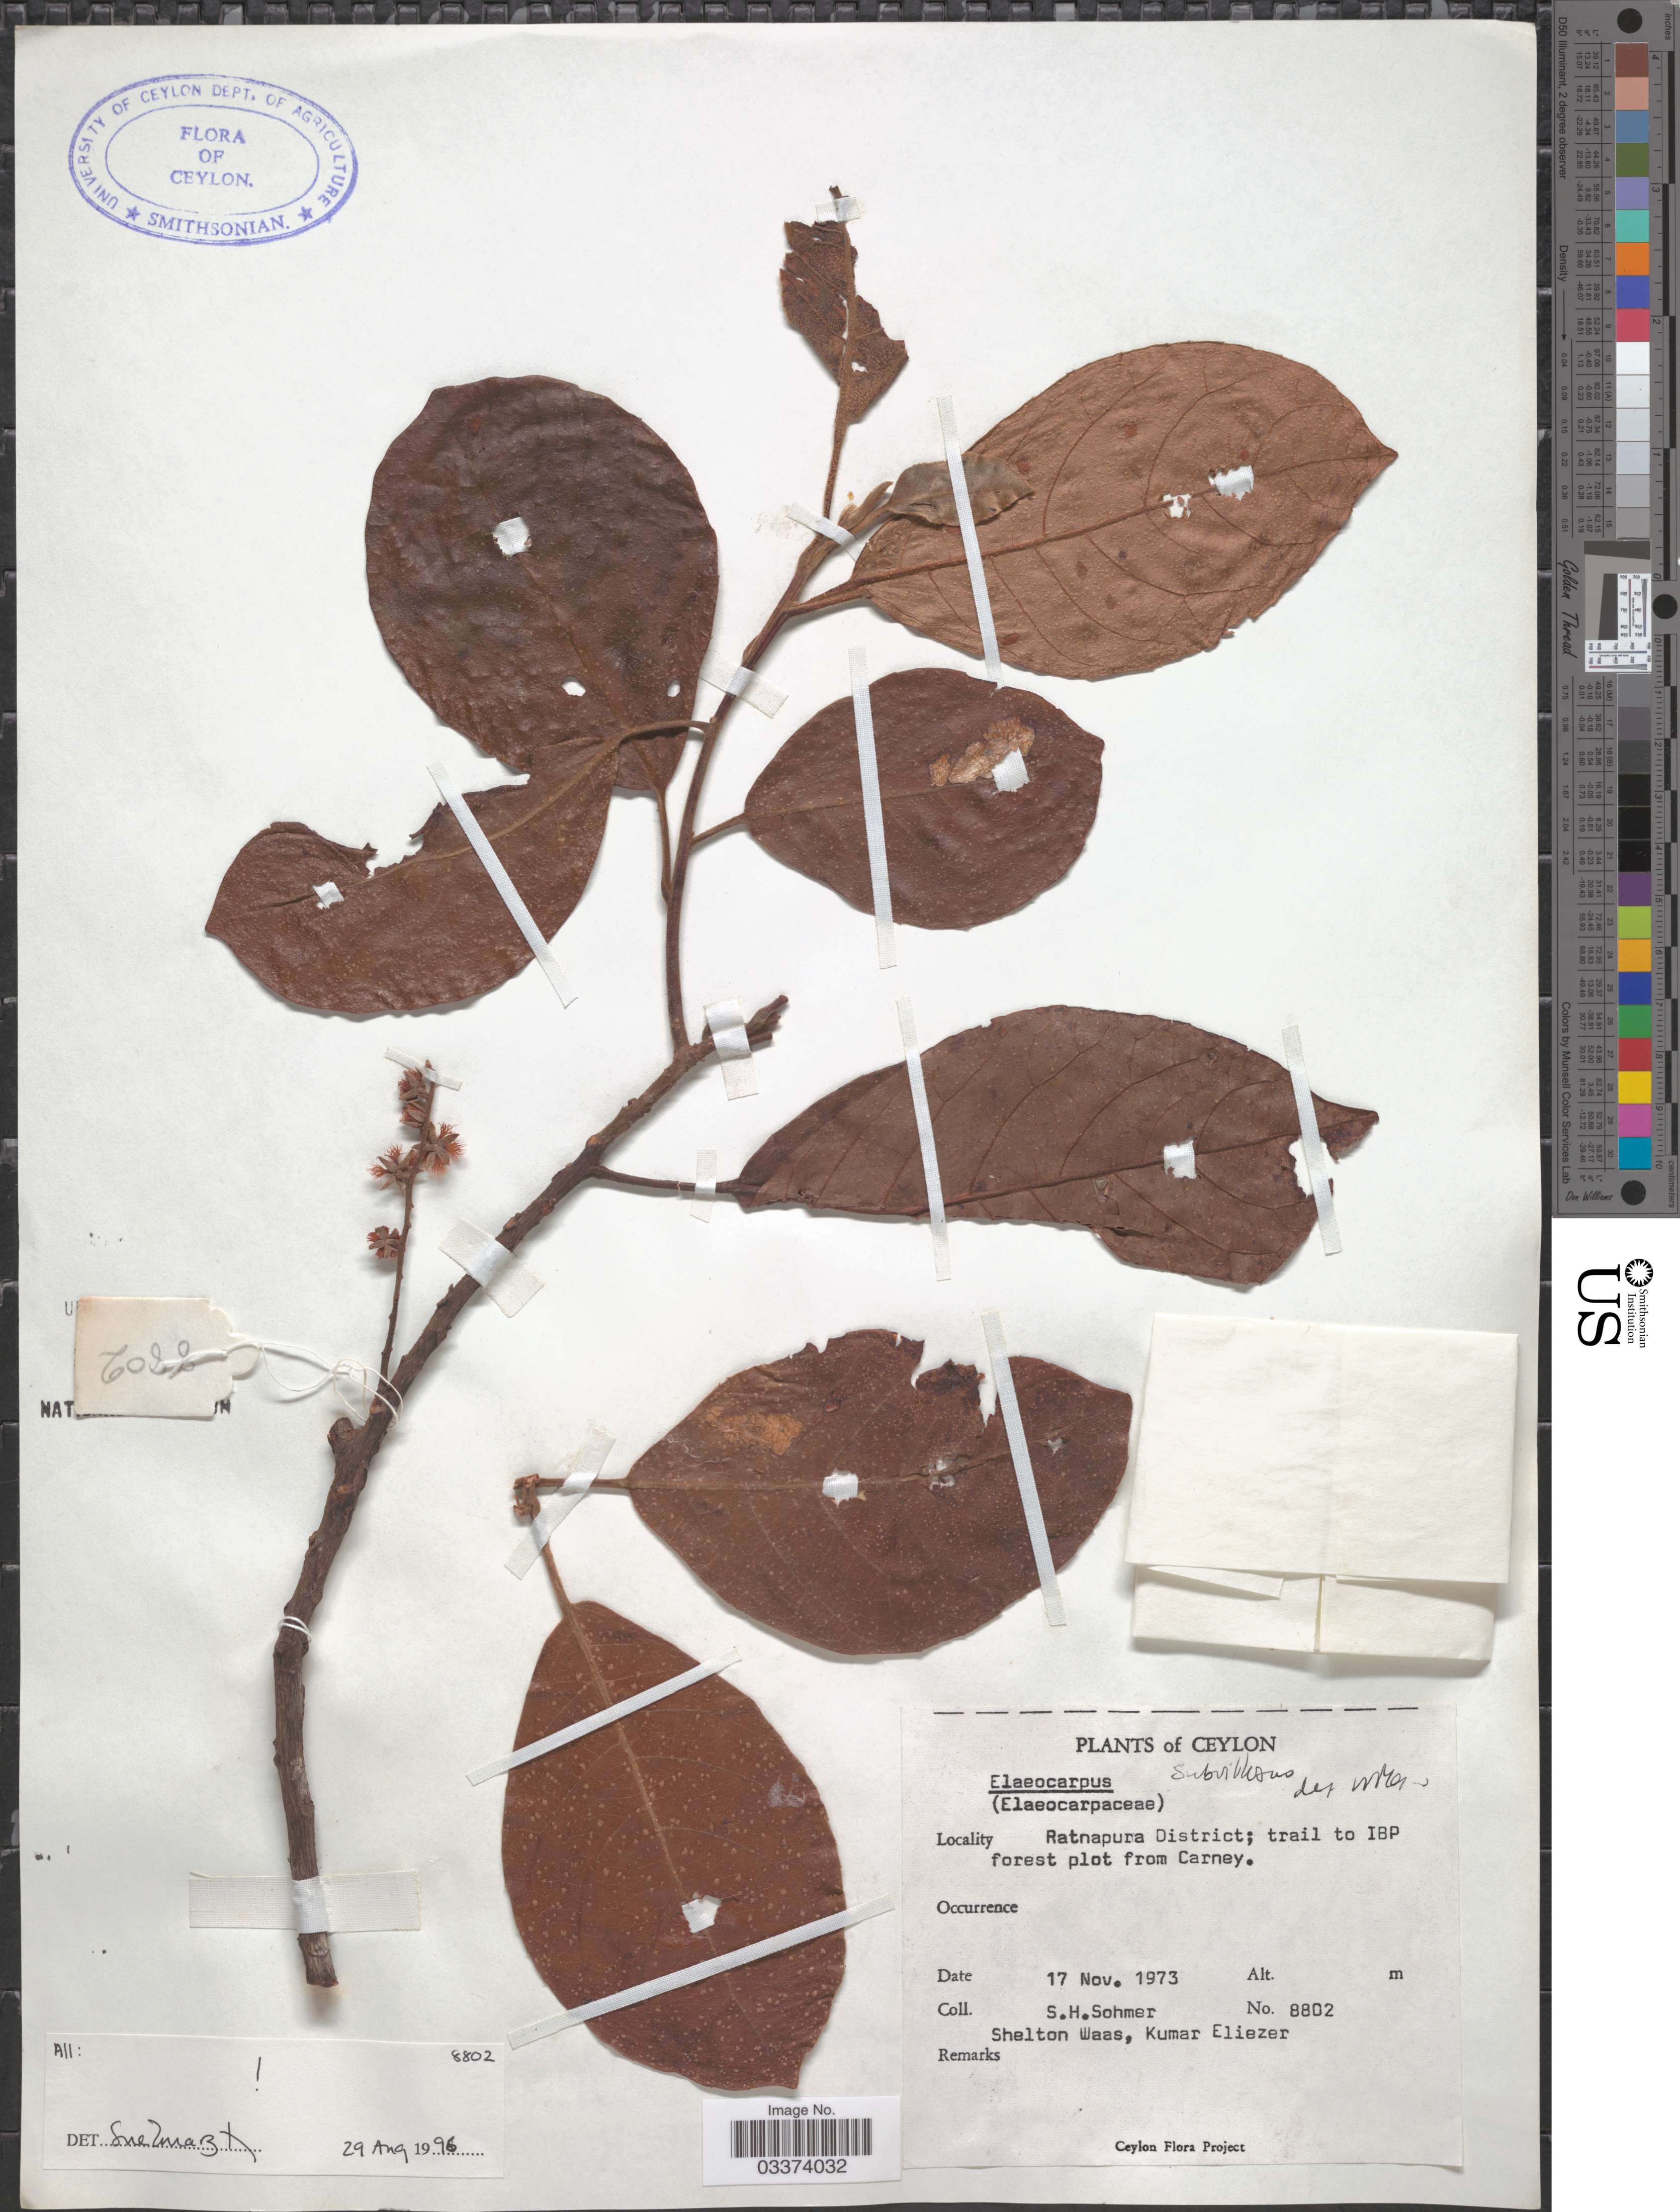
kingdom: Plantae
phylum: Tracheophyta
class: Magnoliopsida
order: Oxalidales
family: Elaeocarpaceae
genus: Elaeocarpus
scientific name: Elaeocarpus subvillosus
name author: Arn.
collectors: S. H. Sohmer, S. Waas & K. Eliezer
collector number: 8802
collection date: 1973-11-17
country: Sri Lanka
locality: Ceylon. Ratnapura District; trail to IBP forest plot from Carney.